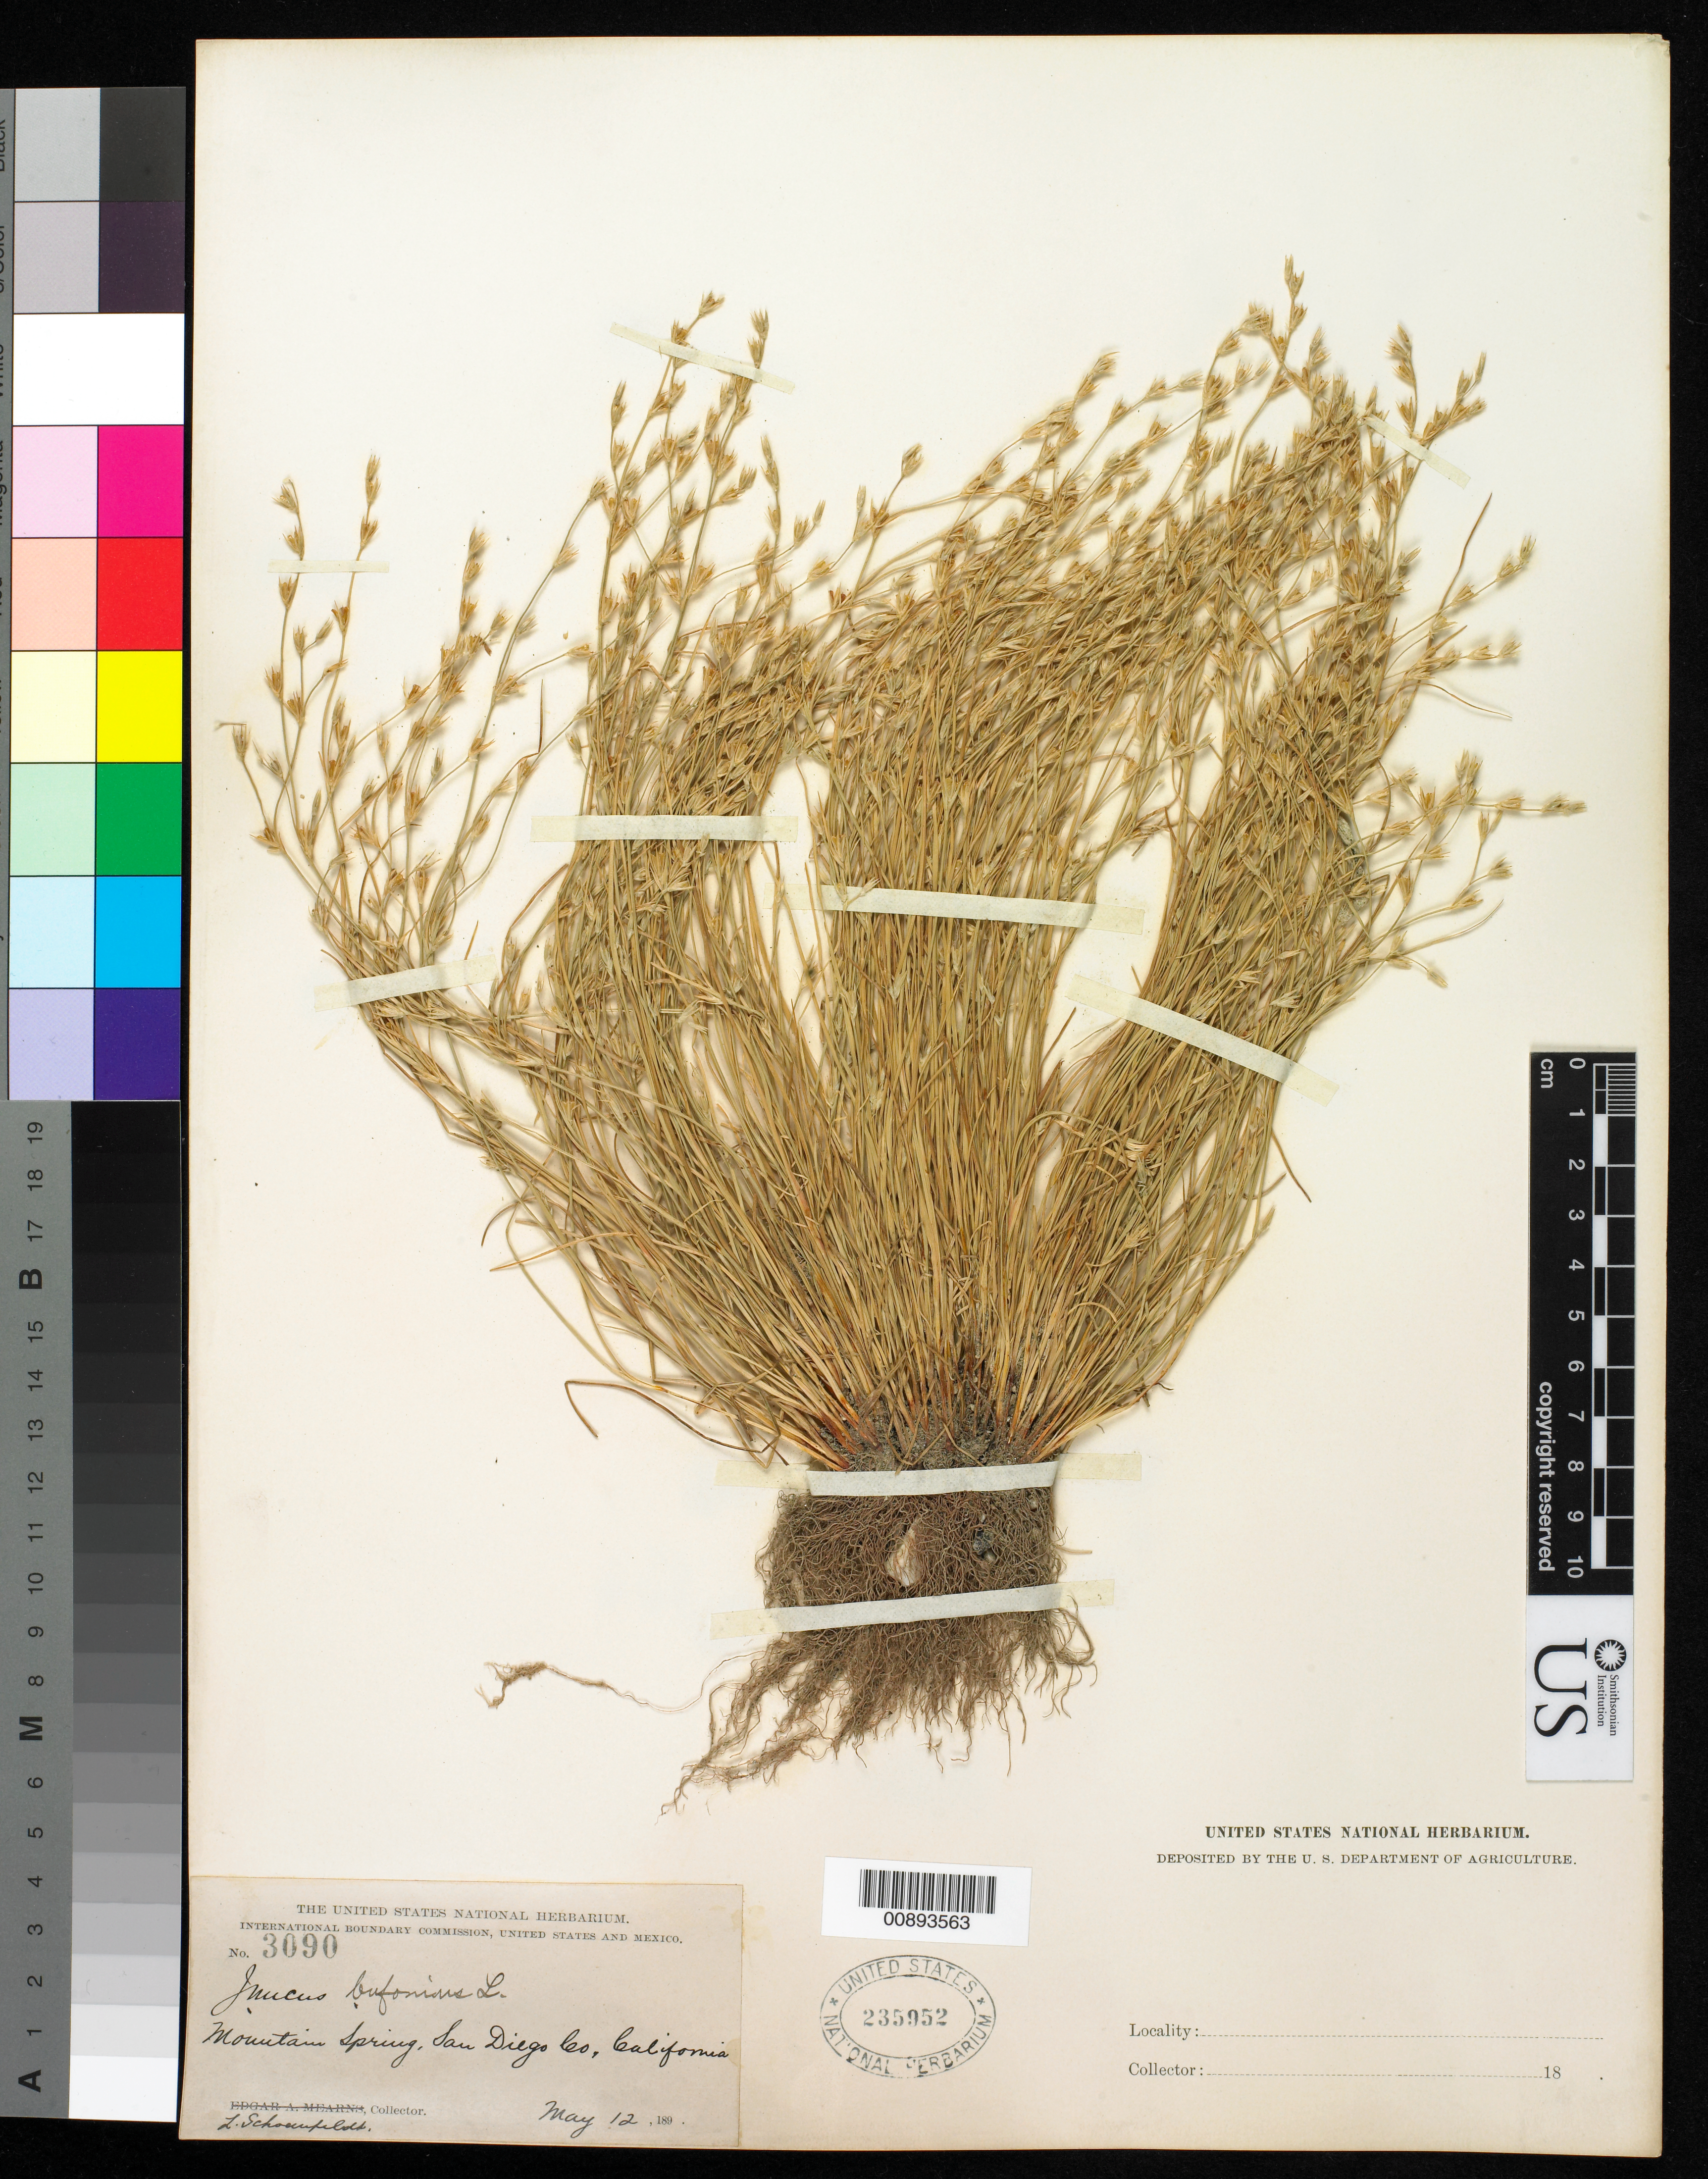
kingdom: Plantae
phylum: Tracheophyta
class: Liliopsida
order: Poales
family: Juncaceae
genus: Juncus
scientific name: Juncus bufonius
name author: L.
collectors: L. Schoenfeldt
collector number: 3090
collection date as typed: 12 May 189-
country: United States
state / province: California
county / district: San Diego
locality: Mountain Spring, San Diego County, California.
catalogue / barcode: US 235952